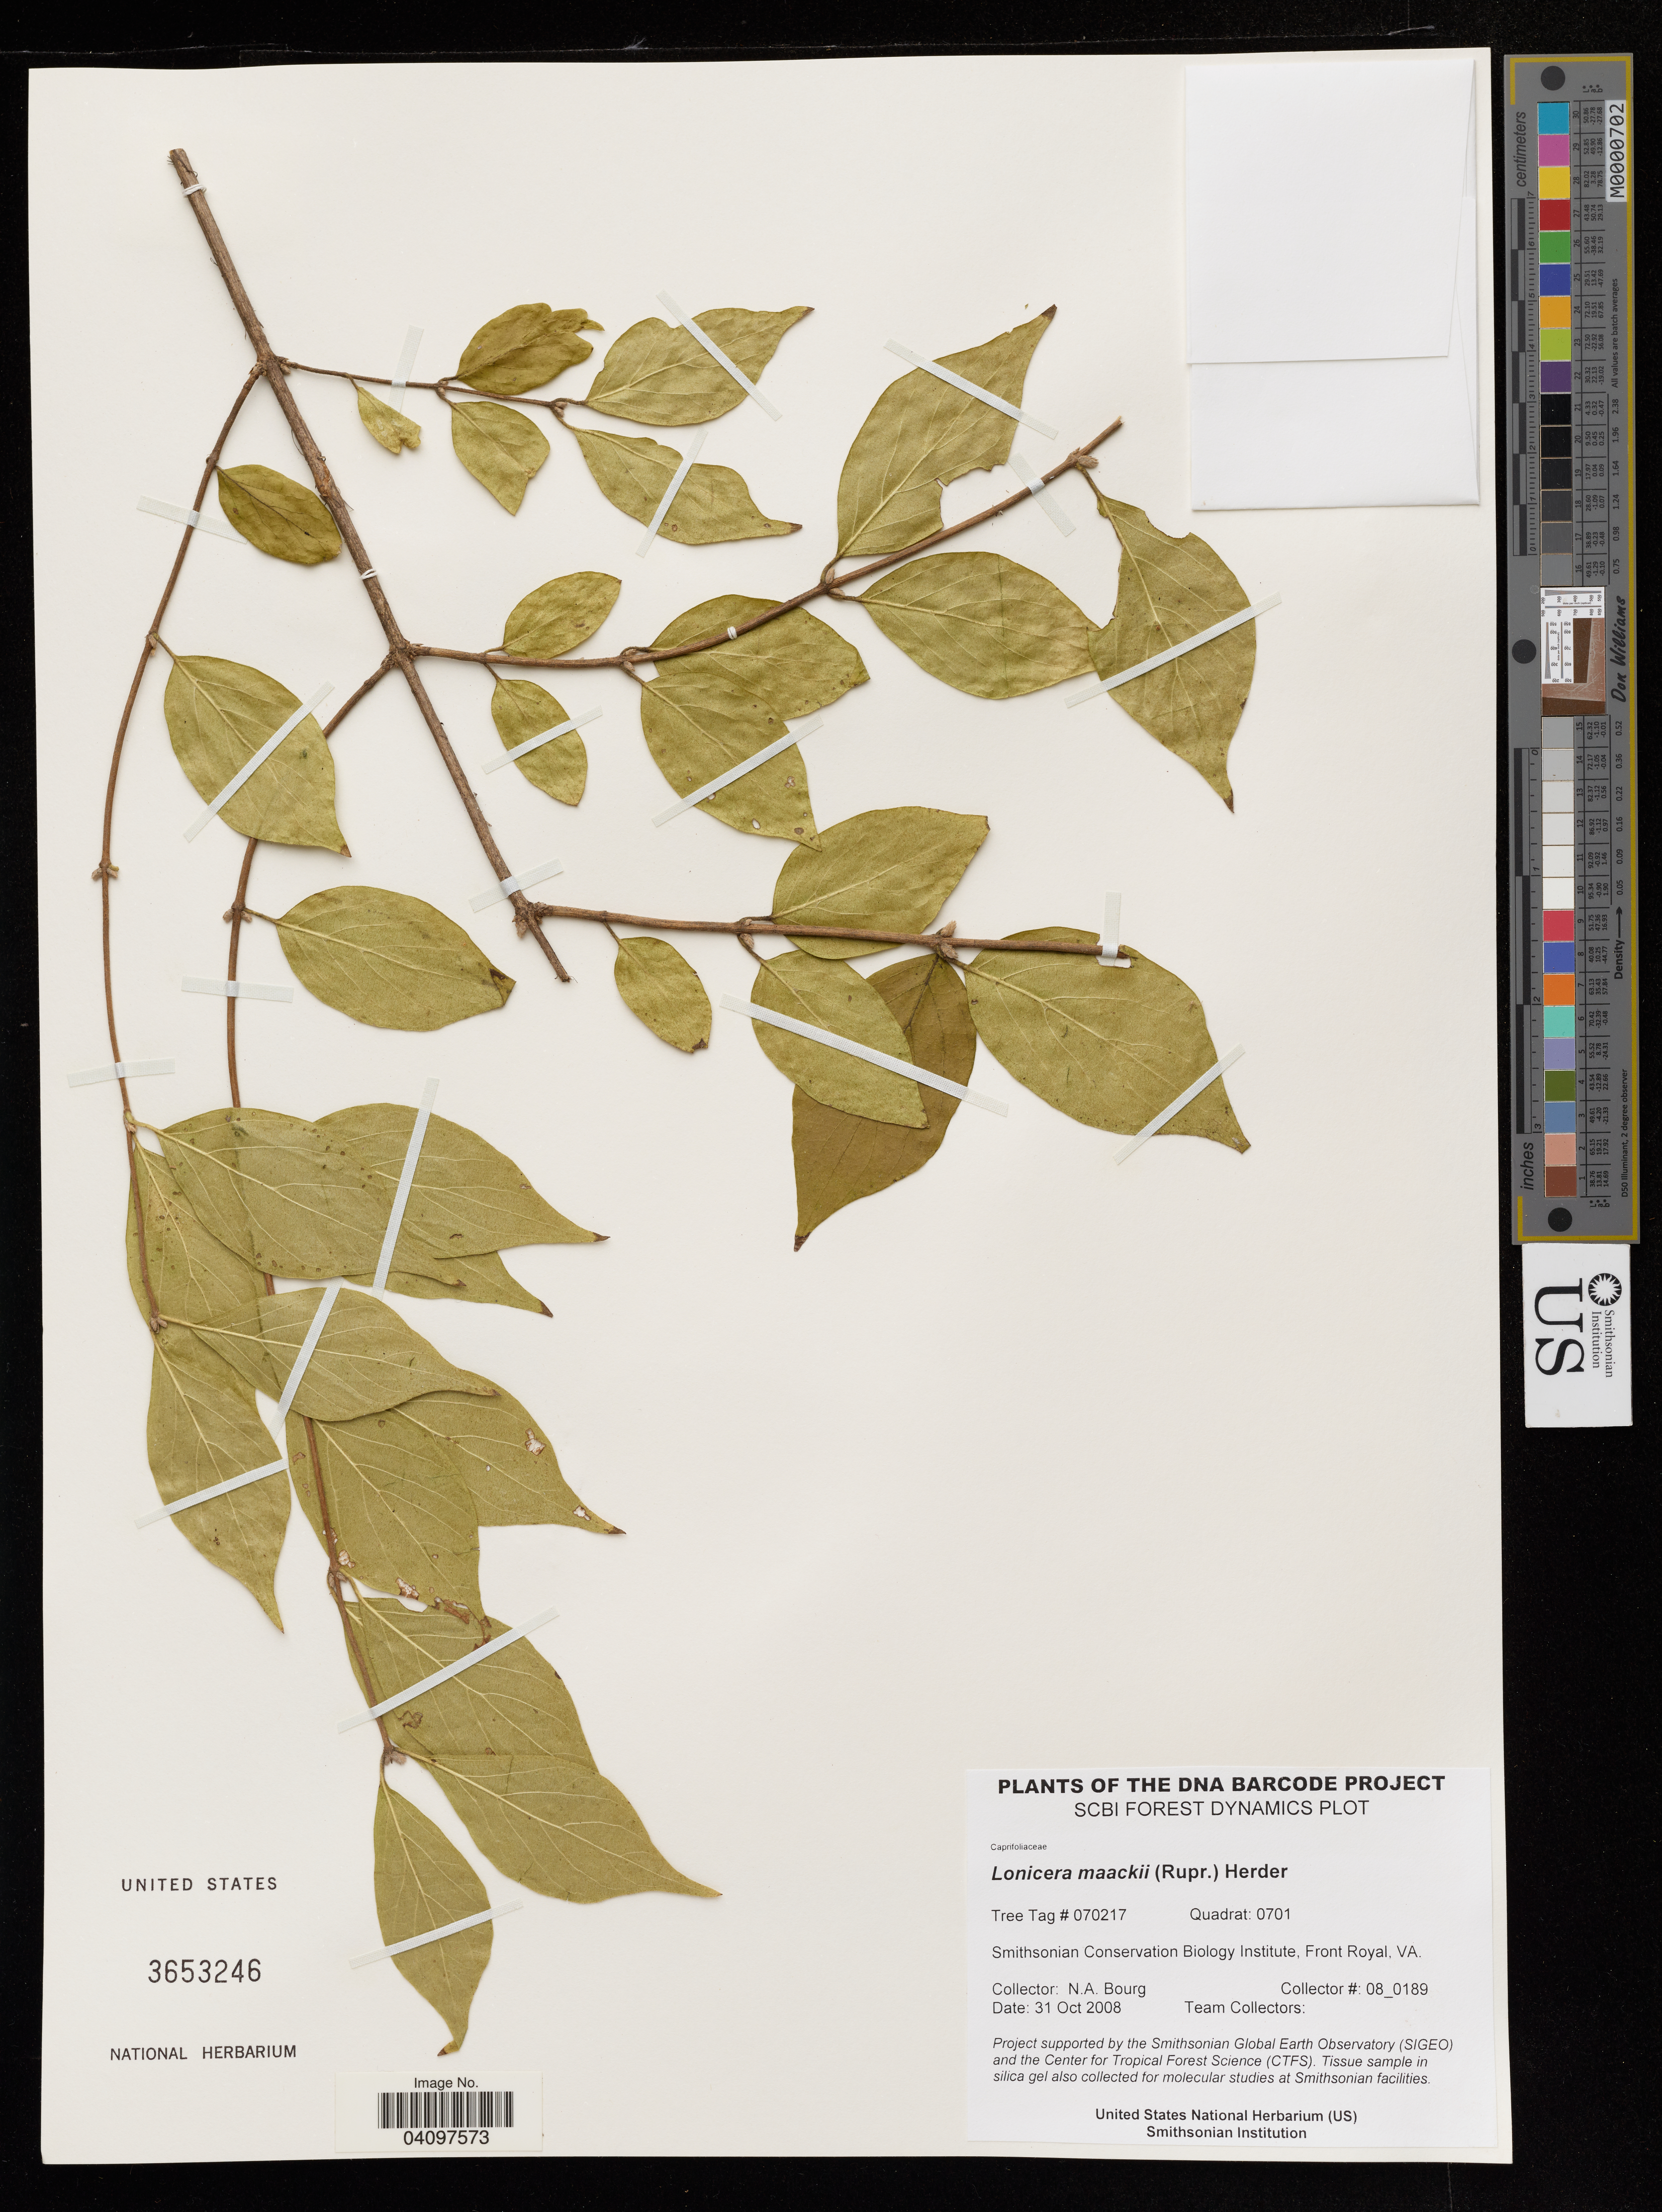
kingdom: Plantae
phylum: Tracheophyta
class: Magnoliopsida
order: Dipsacales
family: Caprifoliaceae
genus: Lonicera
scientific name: Lonicera maackii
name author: (Rupr.) Maxim.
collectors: N. A. Bourg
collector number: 08_0189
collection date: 2008-10-31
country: United States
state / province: Virginia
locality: Smithsonian Conservation Biology Institute, Front Royal.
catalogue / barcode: US 3653246